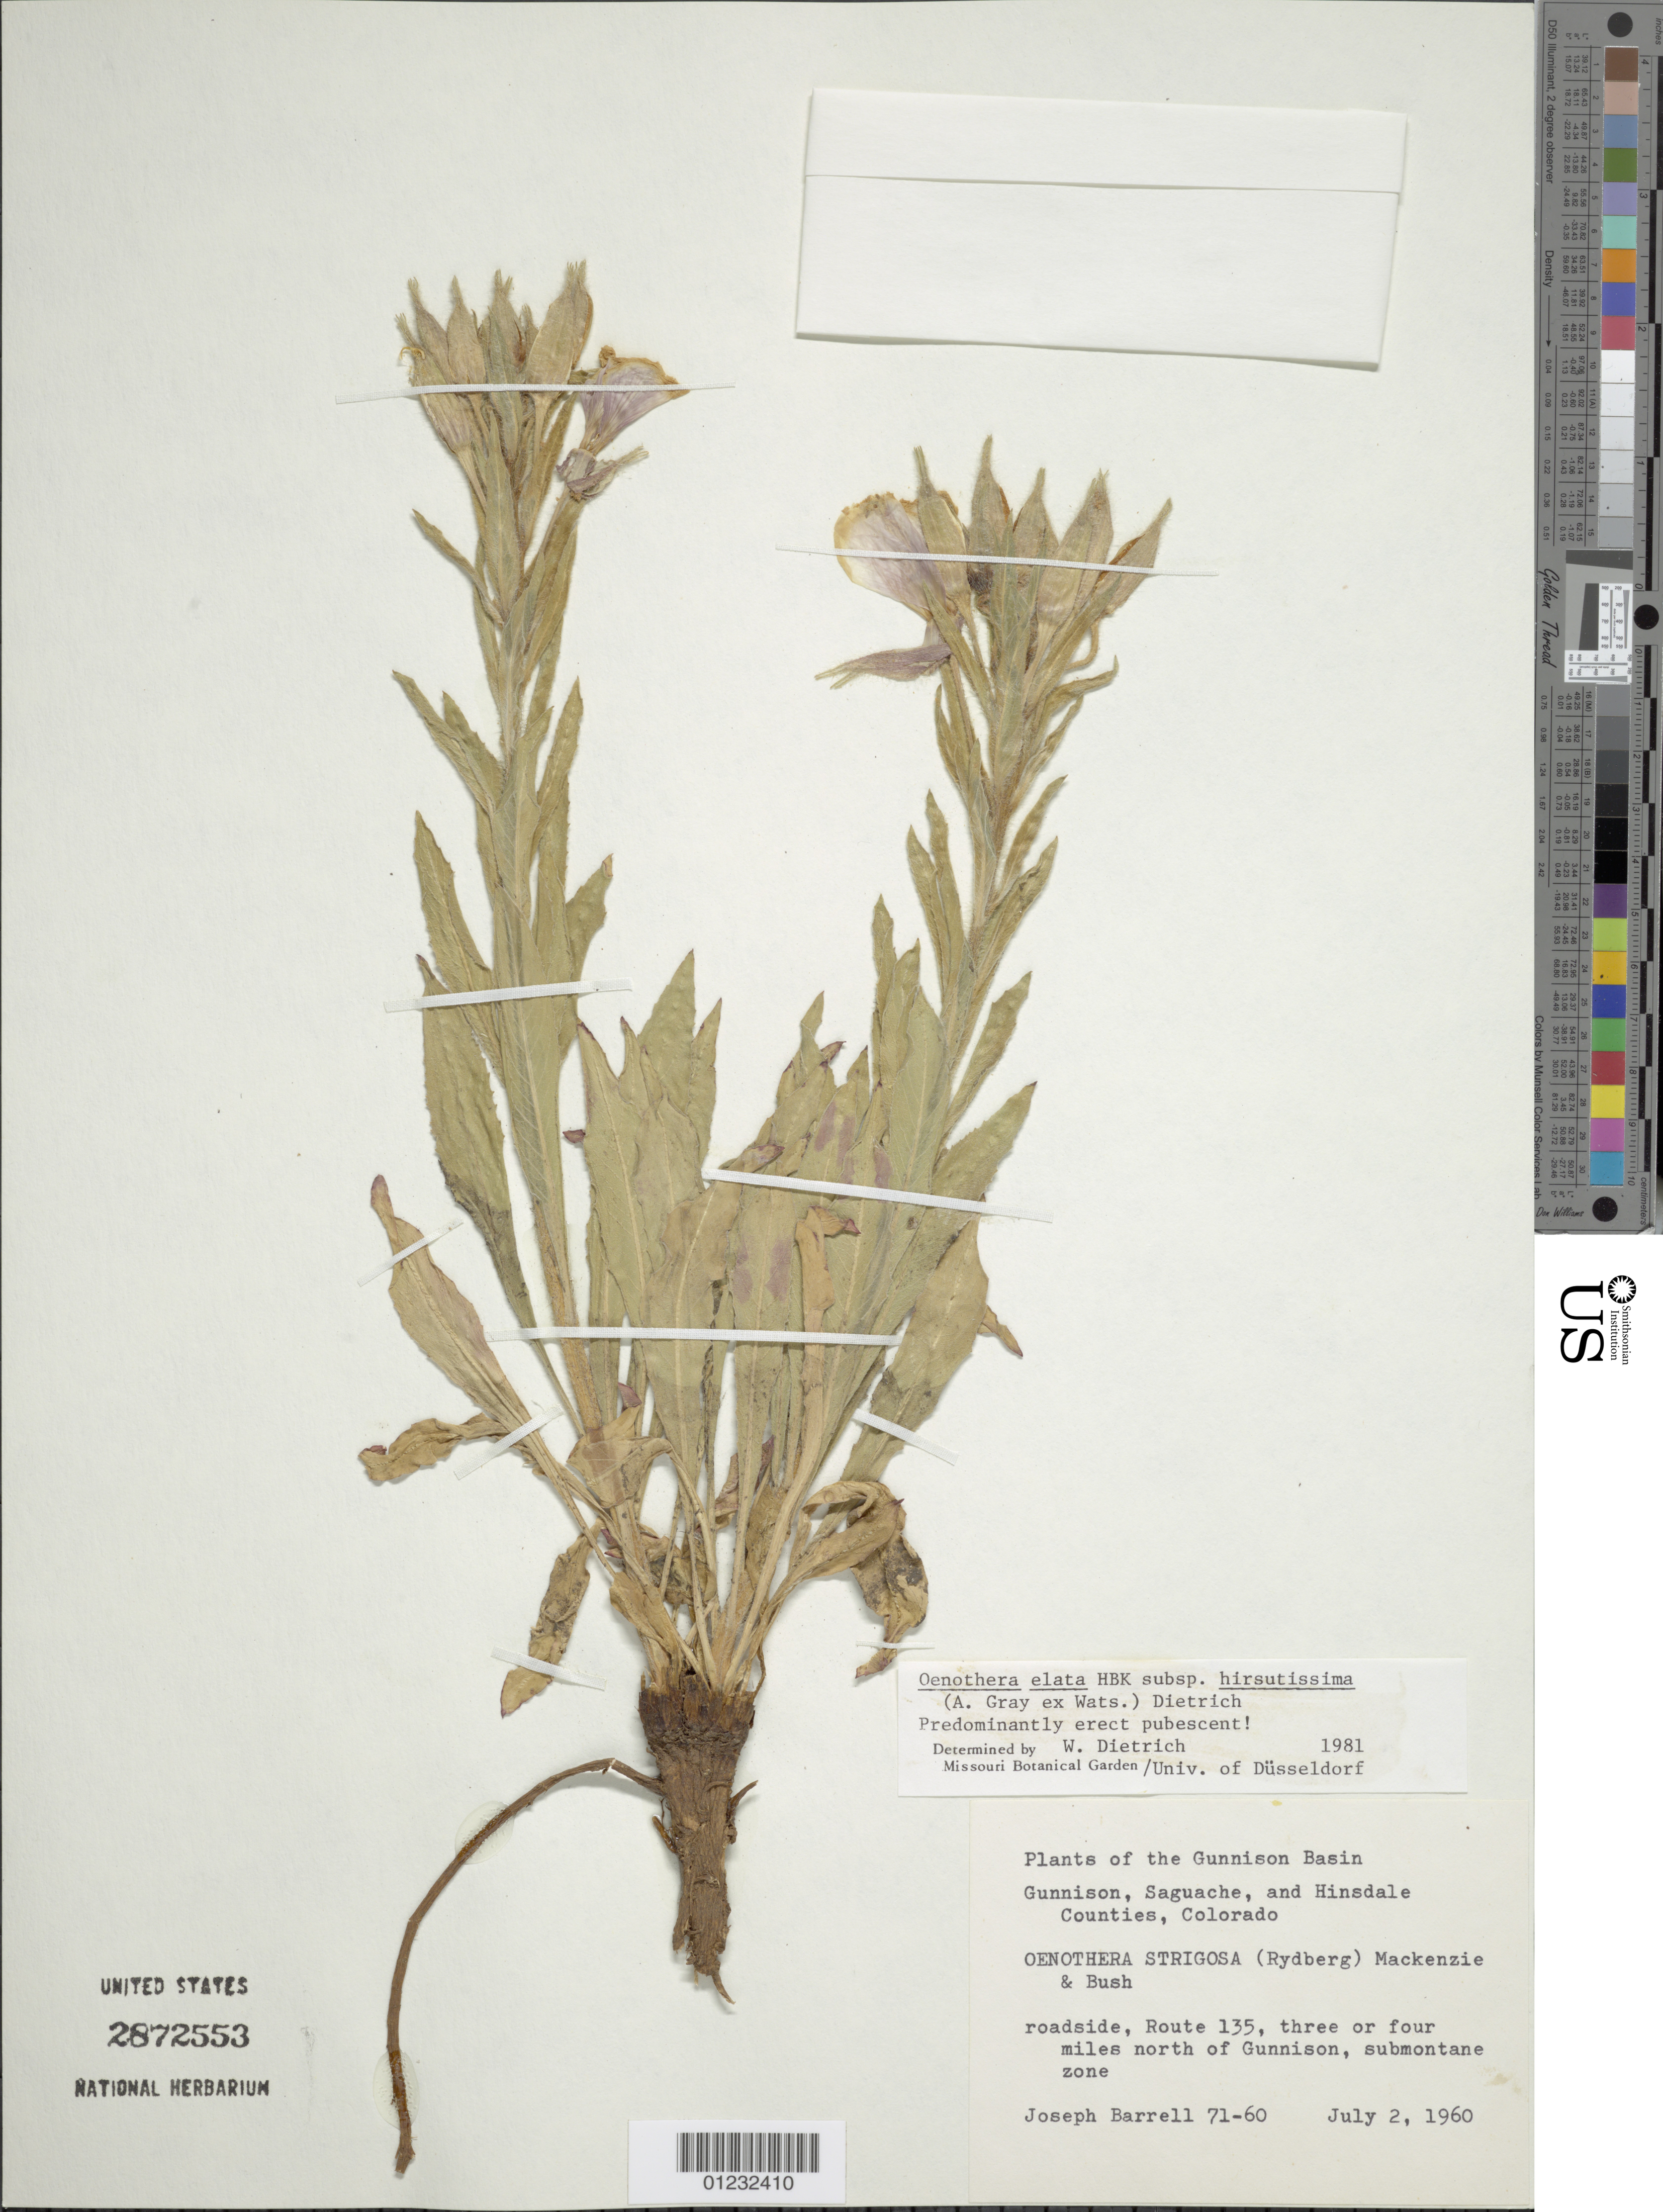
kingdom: Plantae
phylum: Tracheophyta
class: Magnoliopsida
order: Myrtales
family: Onagraceae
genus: Oenothera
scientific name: Oenothera elata subsp. hirsutissima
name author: (A. Gray ex S. Watson) W. Dietr.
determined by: Dietrich, W.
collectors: J. Barrell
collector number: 71-60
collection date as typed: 02 Jul 1960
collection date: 1960-07-02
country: United States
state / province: Colorado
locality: Route 135, three or four miles North of Gunnison, submontane zone.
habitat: Roadside.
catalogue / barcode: US 2872553